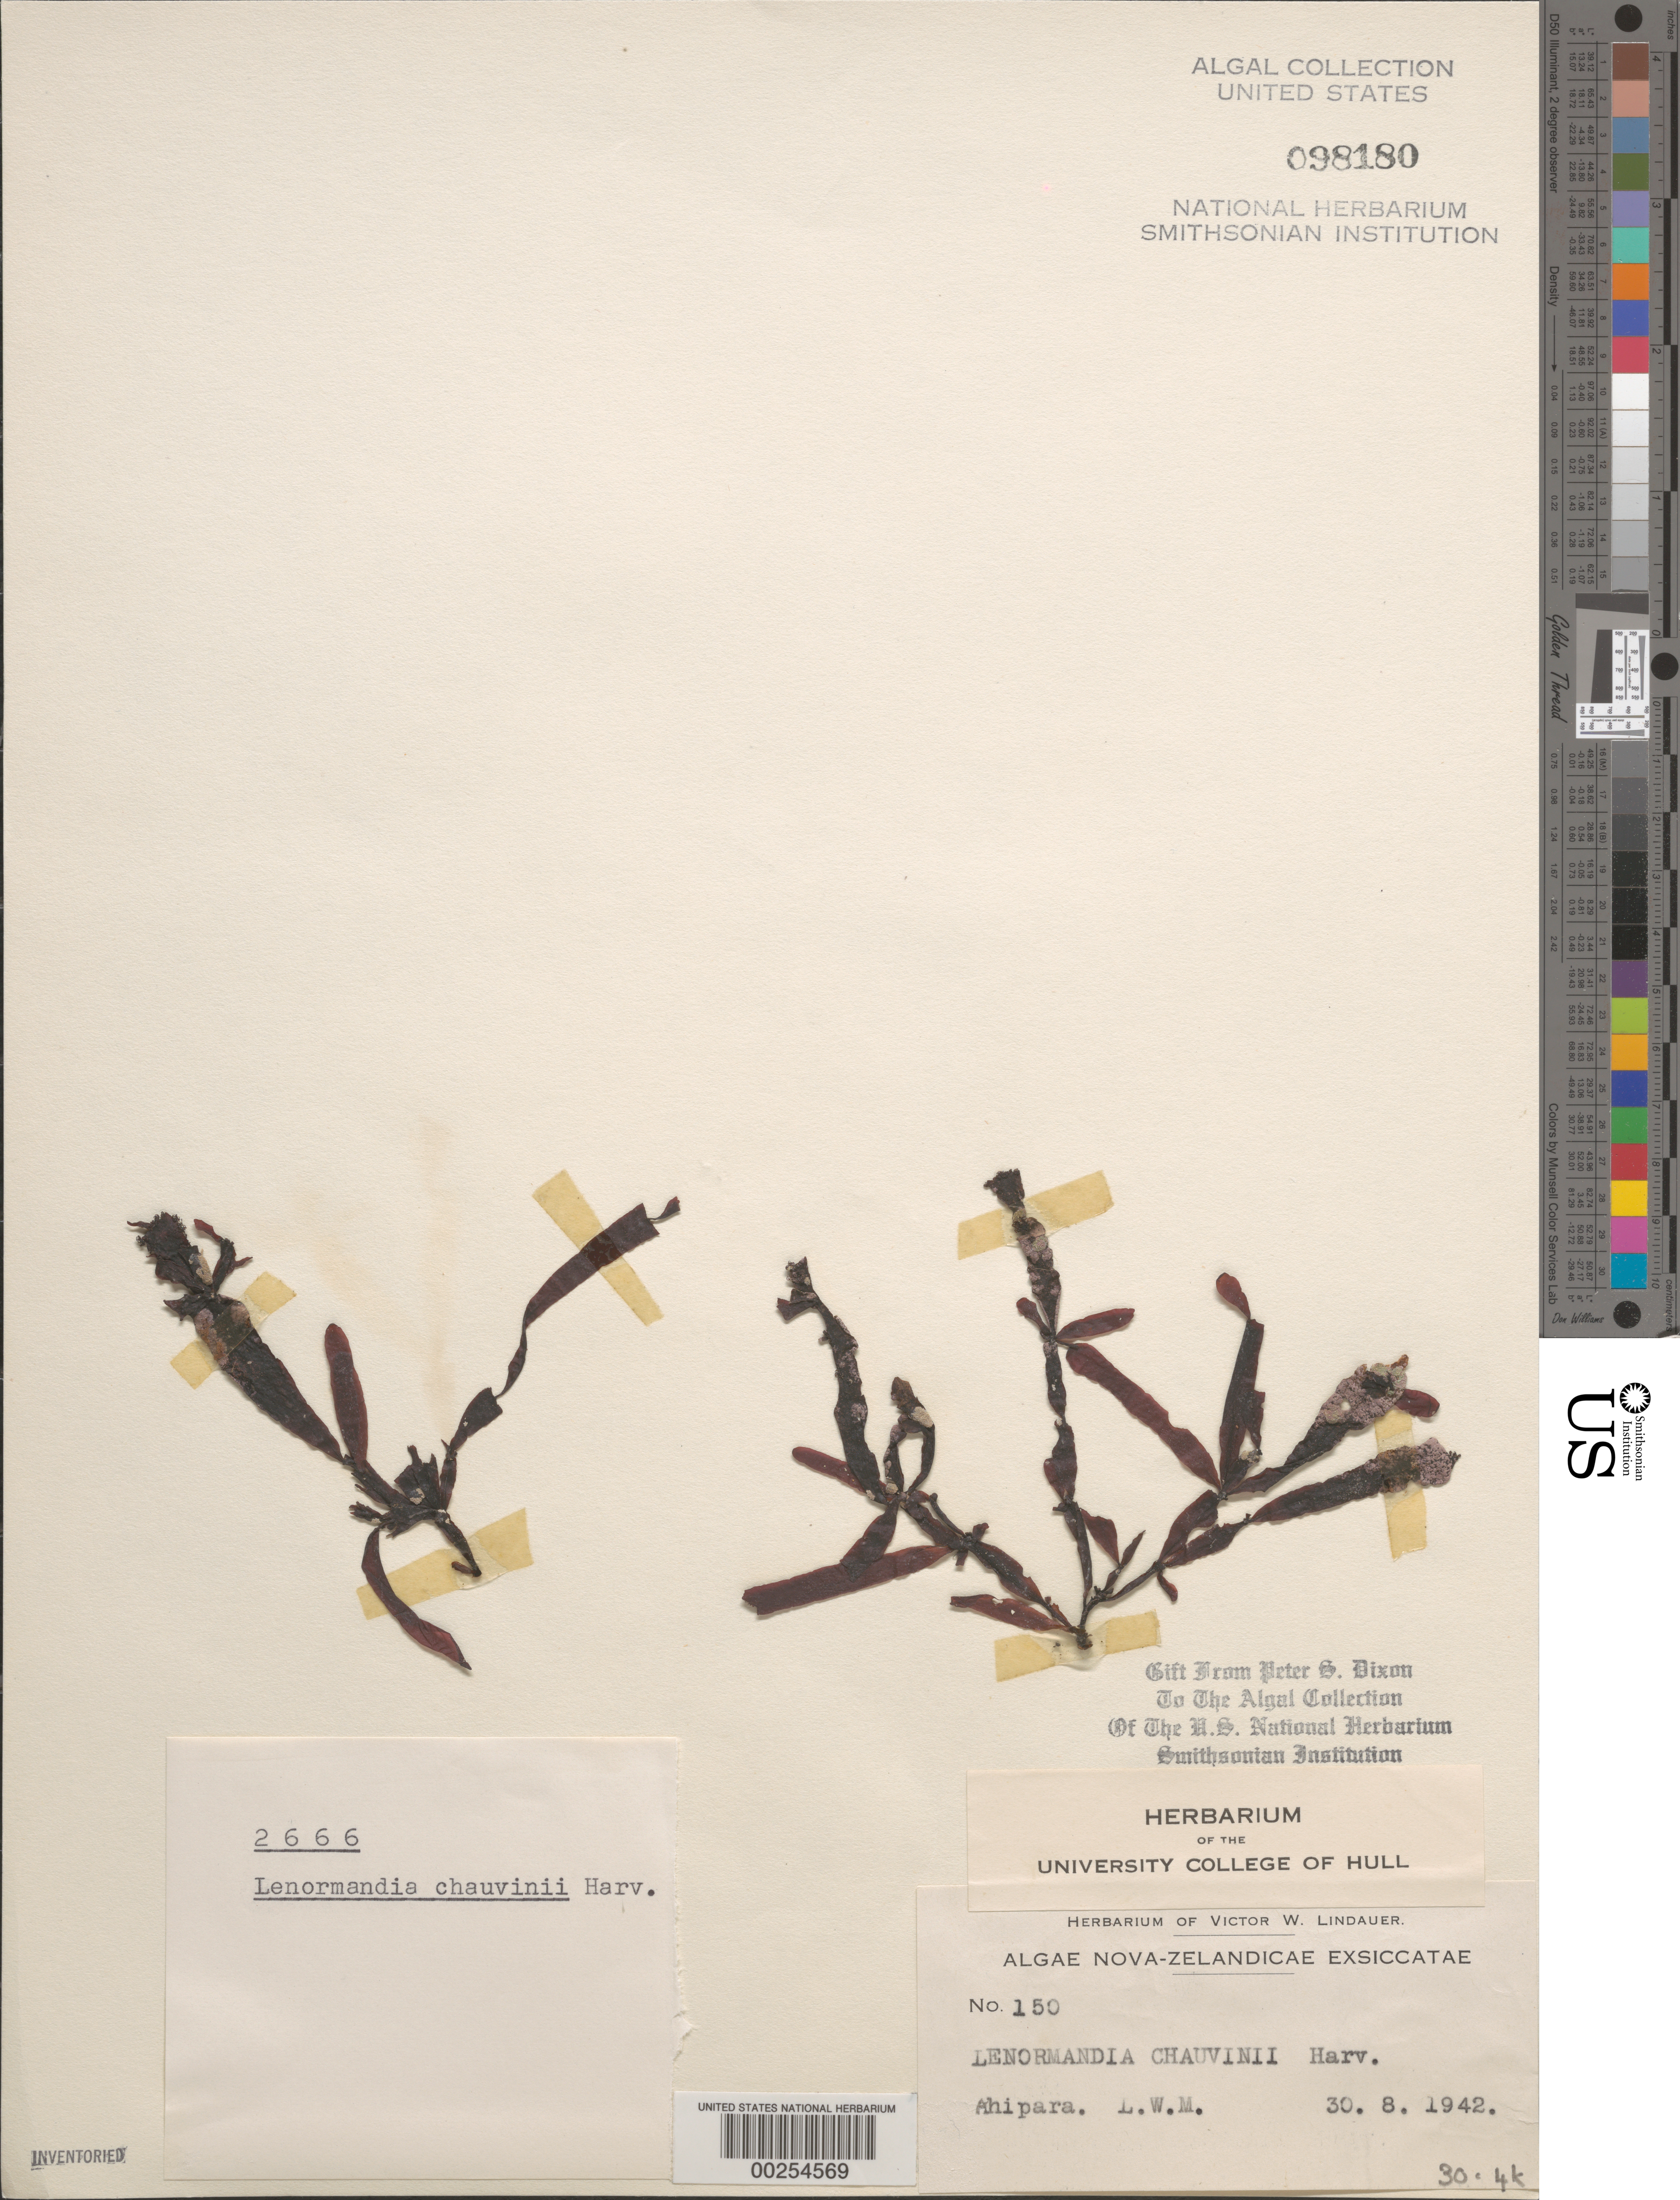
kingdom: Plantae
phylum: Rhodophyta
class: Florideophyceae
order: Ceramiales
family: Rhodomelaceae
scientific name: Lenormandia chauvinii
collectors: V. Lindauer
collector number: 150 & PSD 2666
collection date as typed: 30 Aug 1942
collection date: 1942-08-30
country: New Zealand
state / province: Northland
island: North Island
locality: Ahipara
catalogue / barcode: US 98180